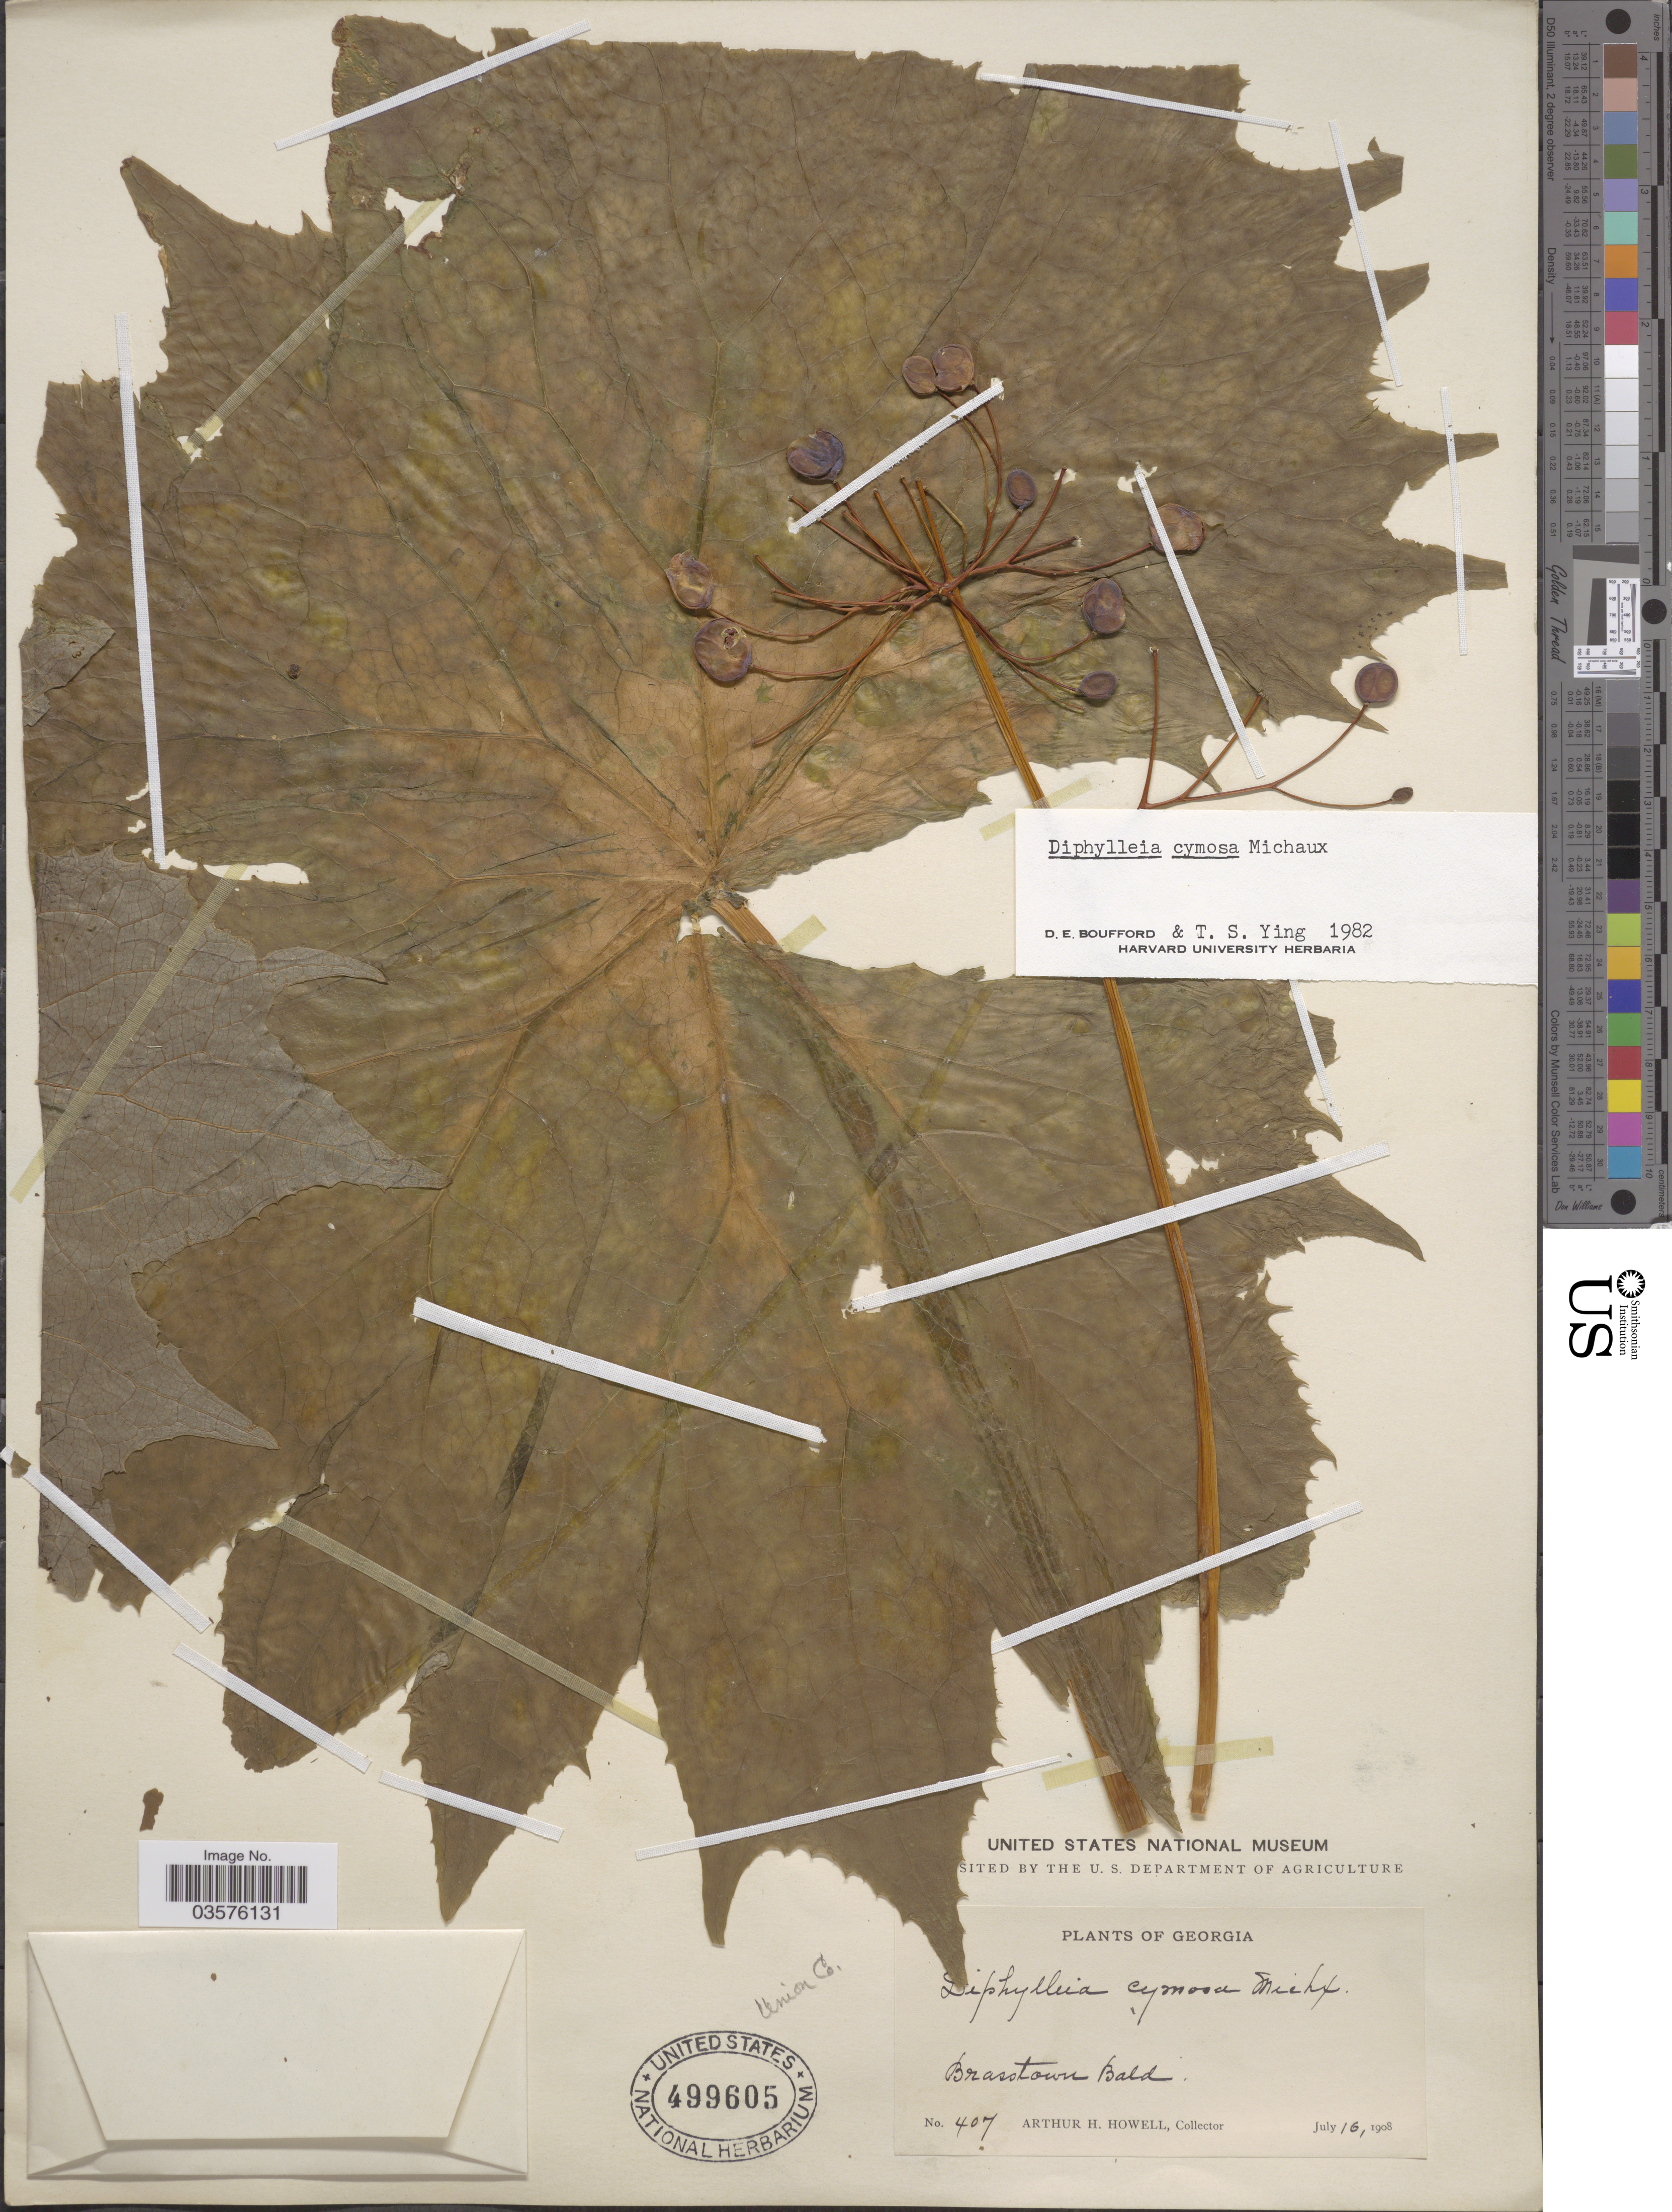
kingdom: Plantae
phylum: Tracheophyta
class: Magnoliopsida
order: Ranunculales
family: Berberidaceae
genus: Diphylleia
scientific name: Diphylleia cymosa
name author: Michx.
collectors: A. H. Howell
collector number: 407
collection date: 1908-07-16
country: United States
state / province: Georgia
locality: Union Co. Brasstown Bald.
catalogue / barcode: US 499605